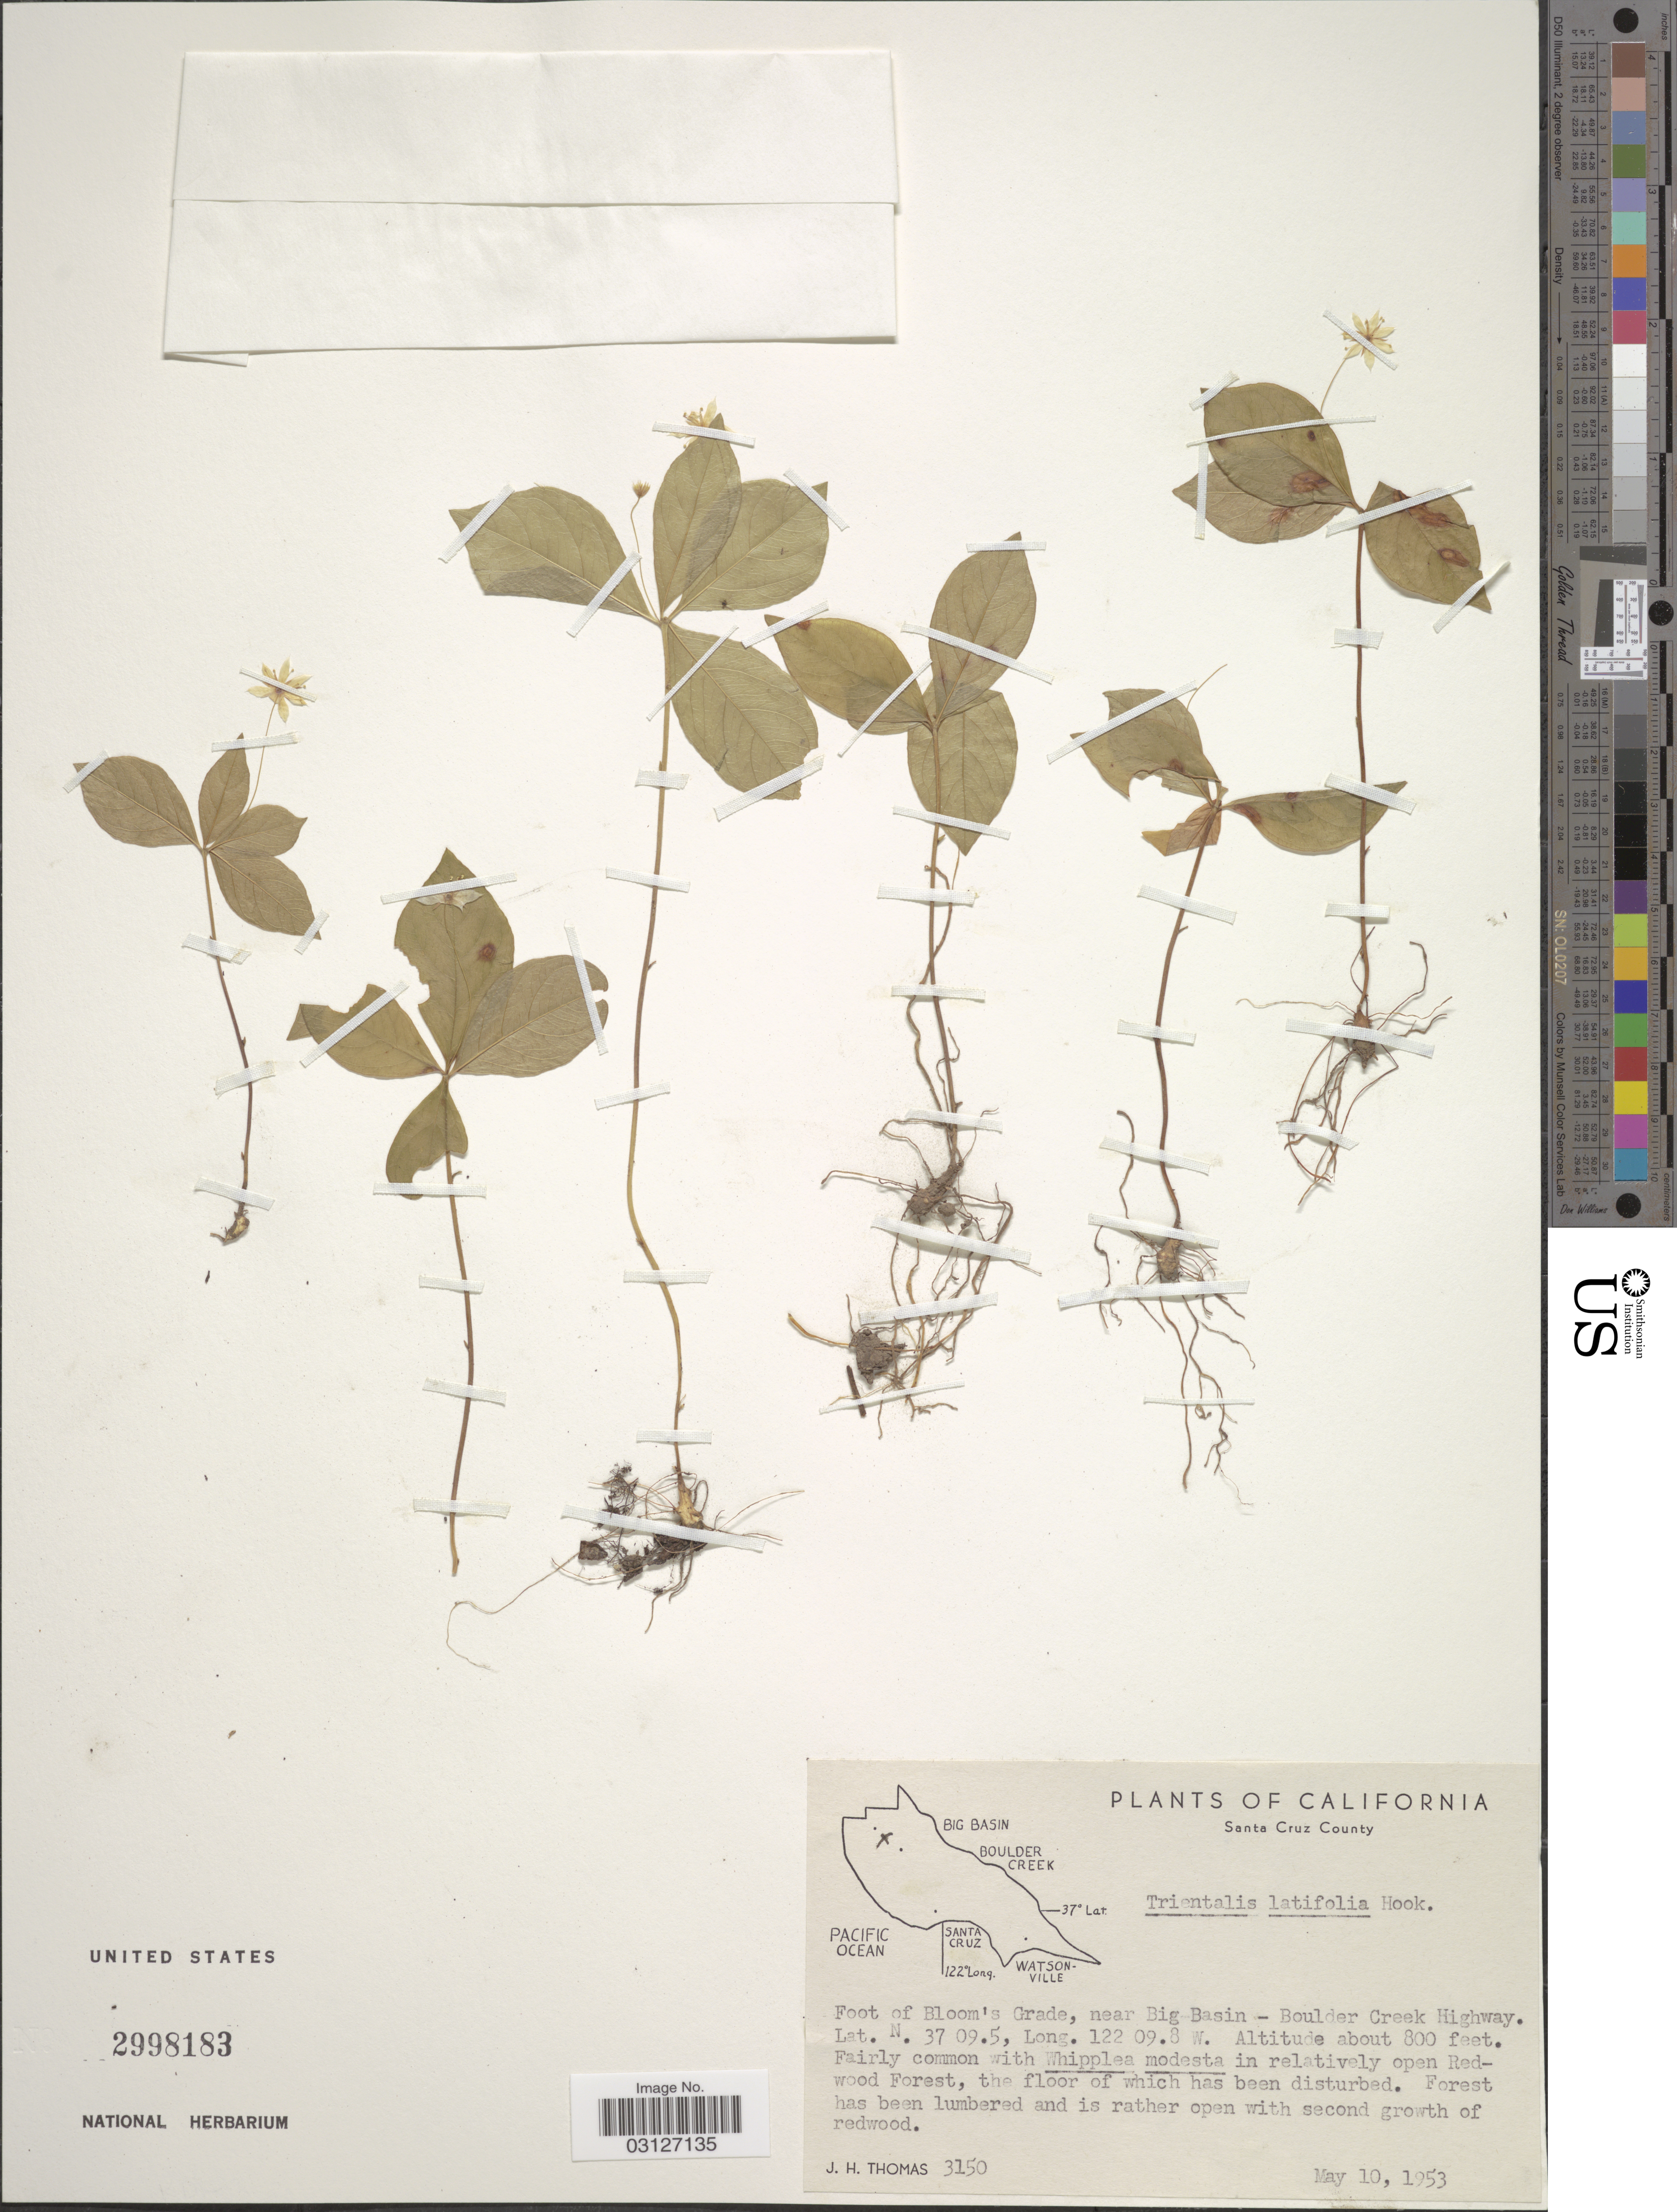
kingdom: Plantae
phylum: Tracheophyta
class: Magnoliopsida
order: Ericales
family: Primulaceae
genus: Trientalis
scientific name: Trientalis latifolia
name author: Hook.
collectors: J. H. Thomas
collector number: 3150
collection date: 1953-05-10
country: United States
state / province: California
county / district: Santa Cruz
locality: Santa Cruz County, Foot of Bloom's Grade, near Big Basin - Boulder Creek Highway.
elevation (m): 244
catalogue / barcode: US 2998183